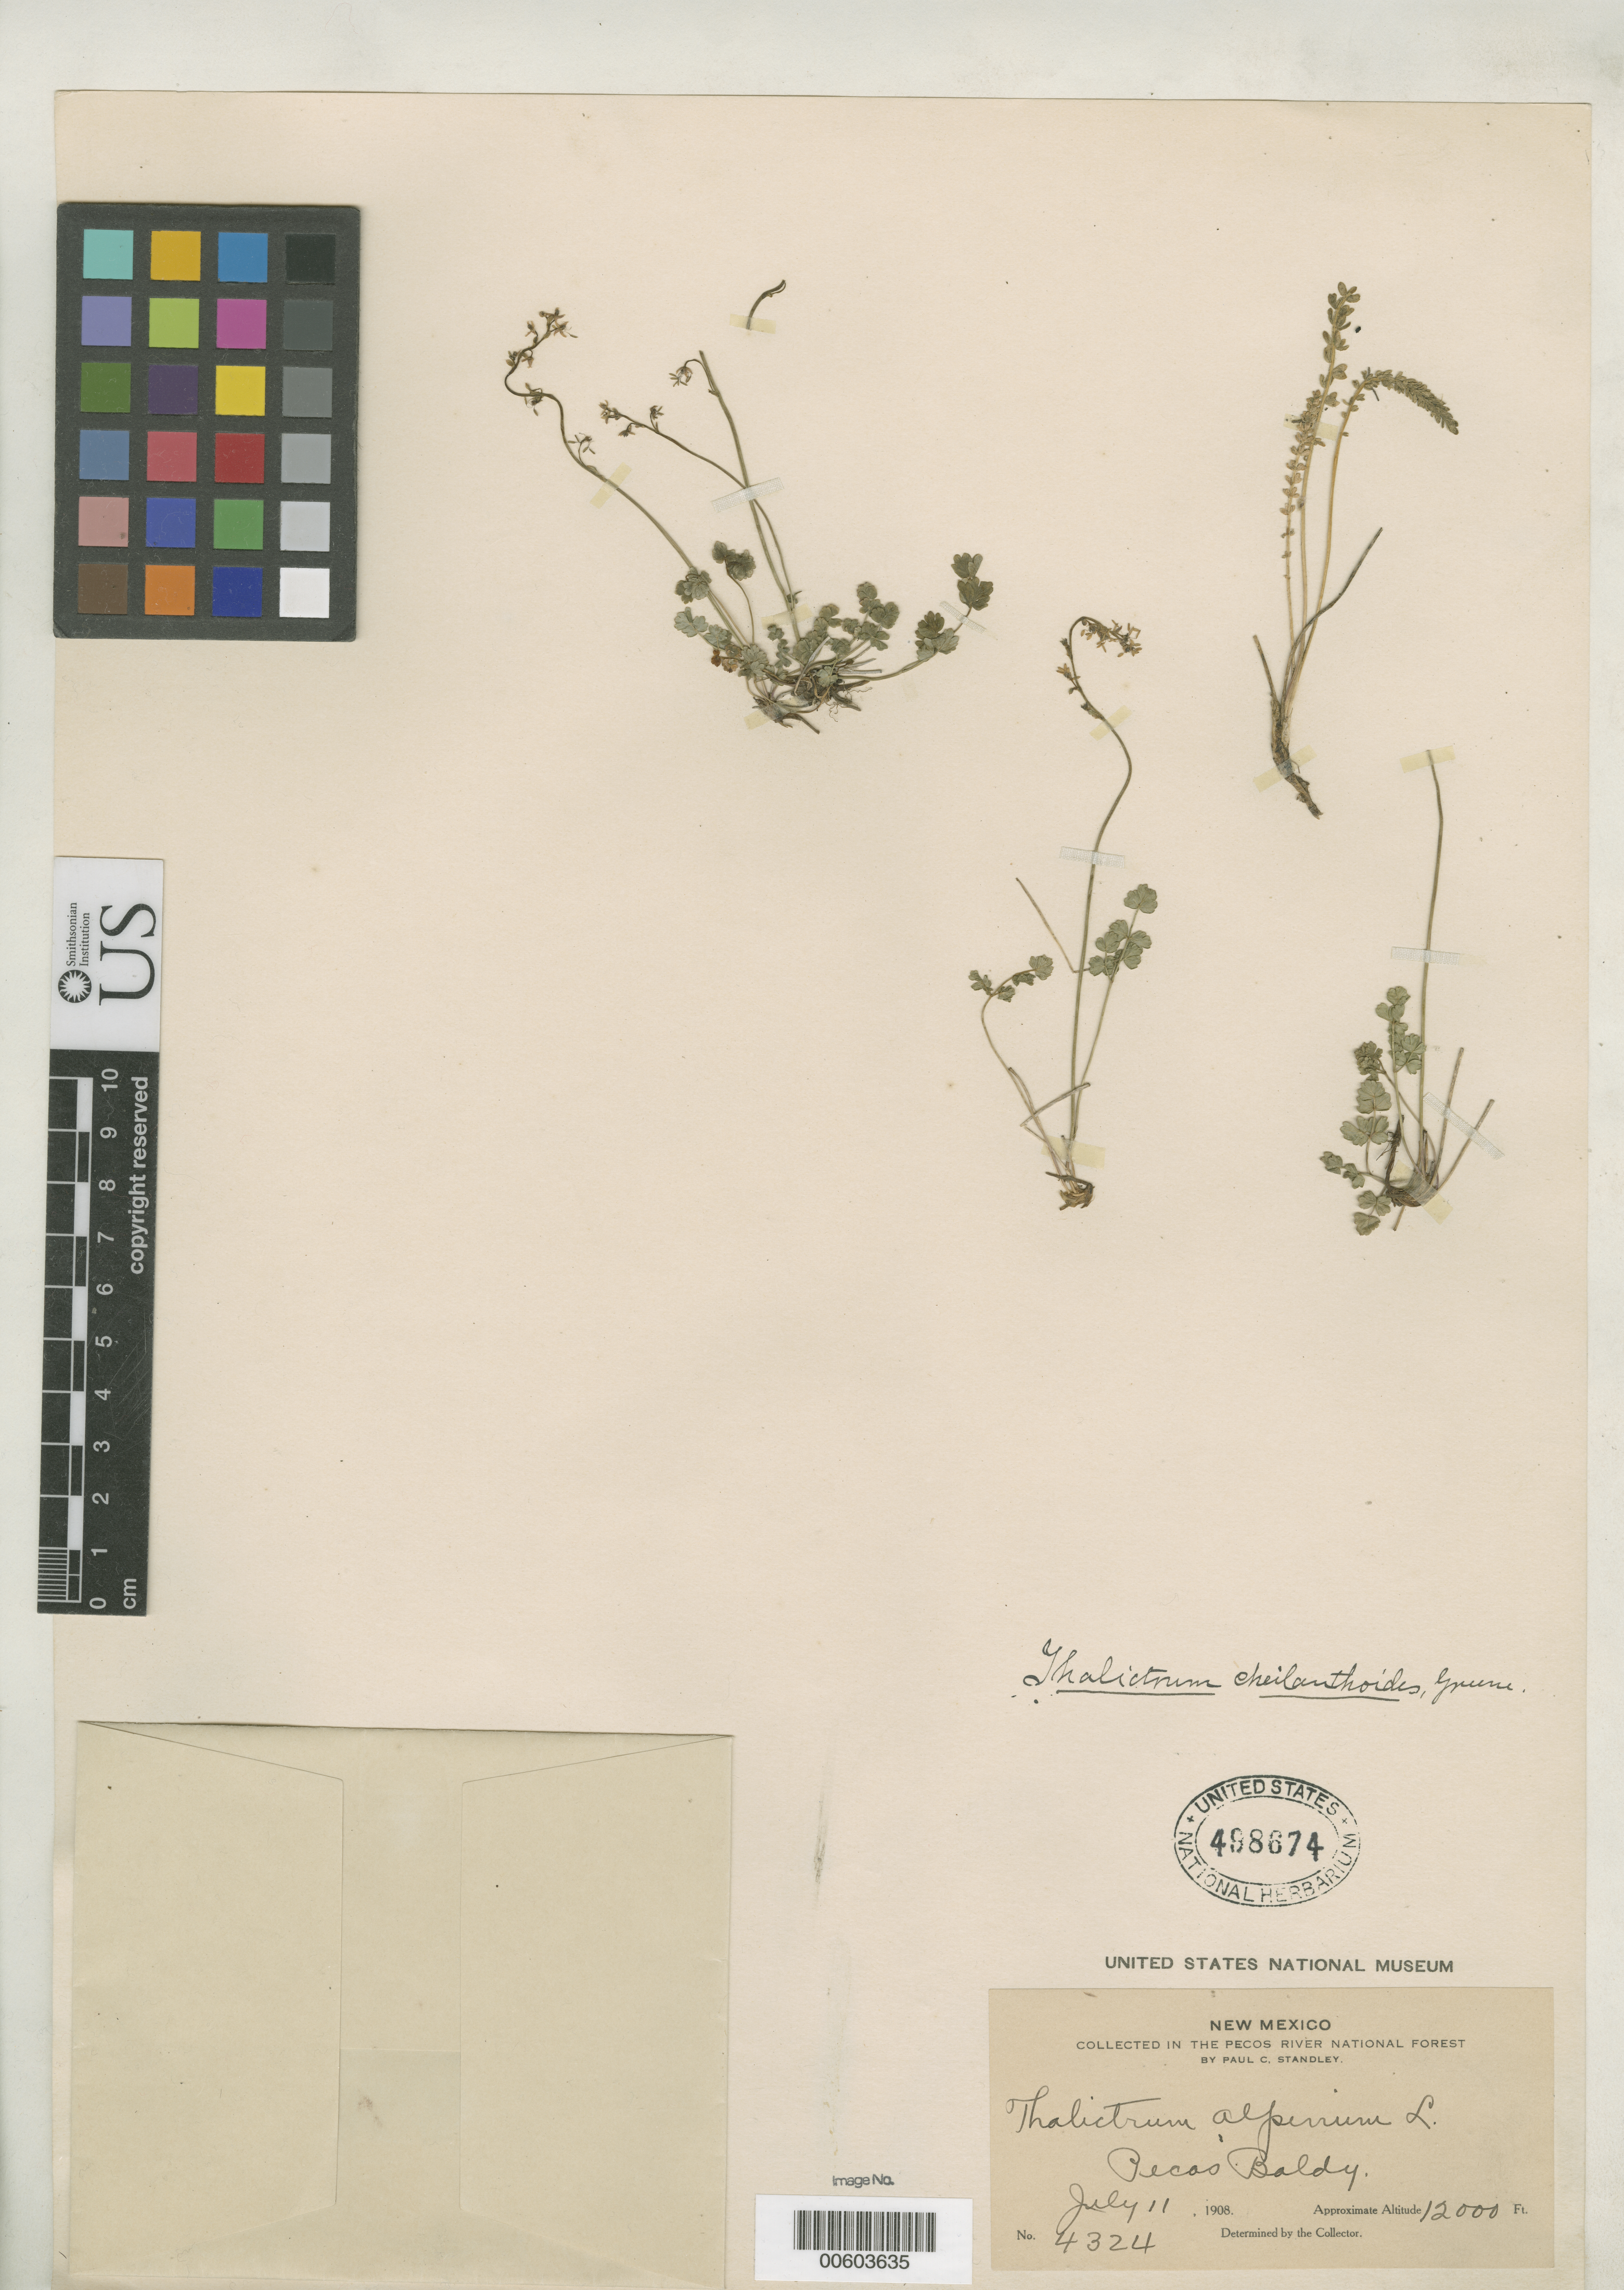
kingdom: Plantae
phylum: Tracheophyta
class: Magnoliopsida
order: Ranunculales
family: Ranunculaceae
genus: Thalictrum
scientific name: Thalictrum cheilanthoides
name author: Greene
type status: Isotype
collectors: P. C. Standley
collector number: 4324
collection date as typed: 11 Jul 1908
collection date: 1908-07-11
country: United States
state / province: New Mexico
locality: Pecos Baldy, Pecos River National Forest.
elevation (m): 3658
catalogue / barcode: US 498674